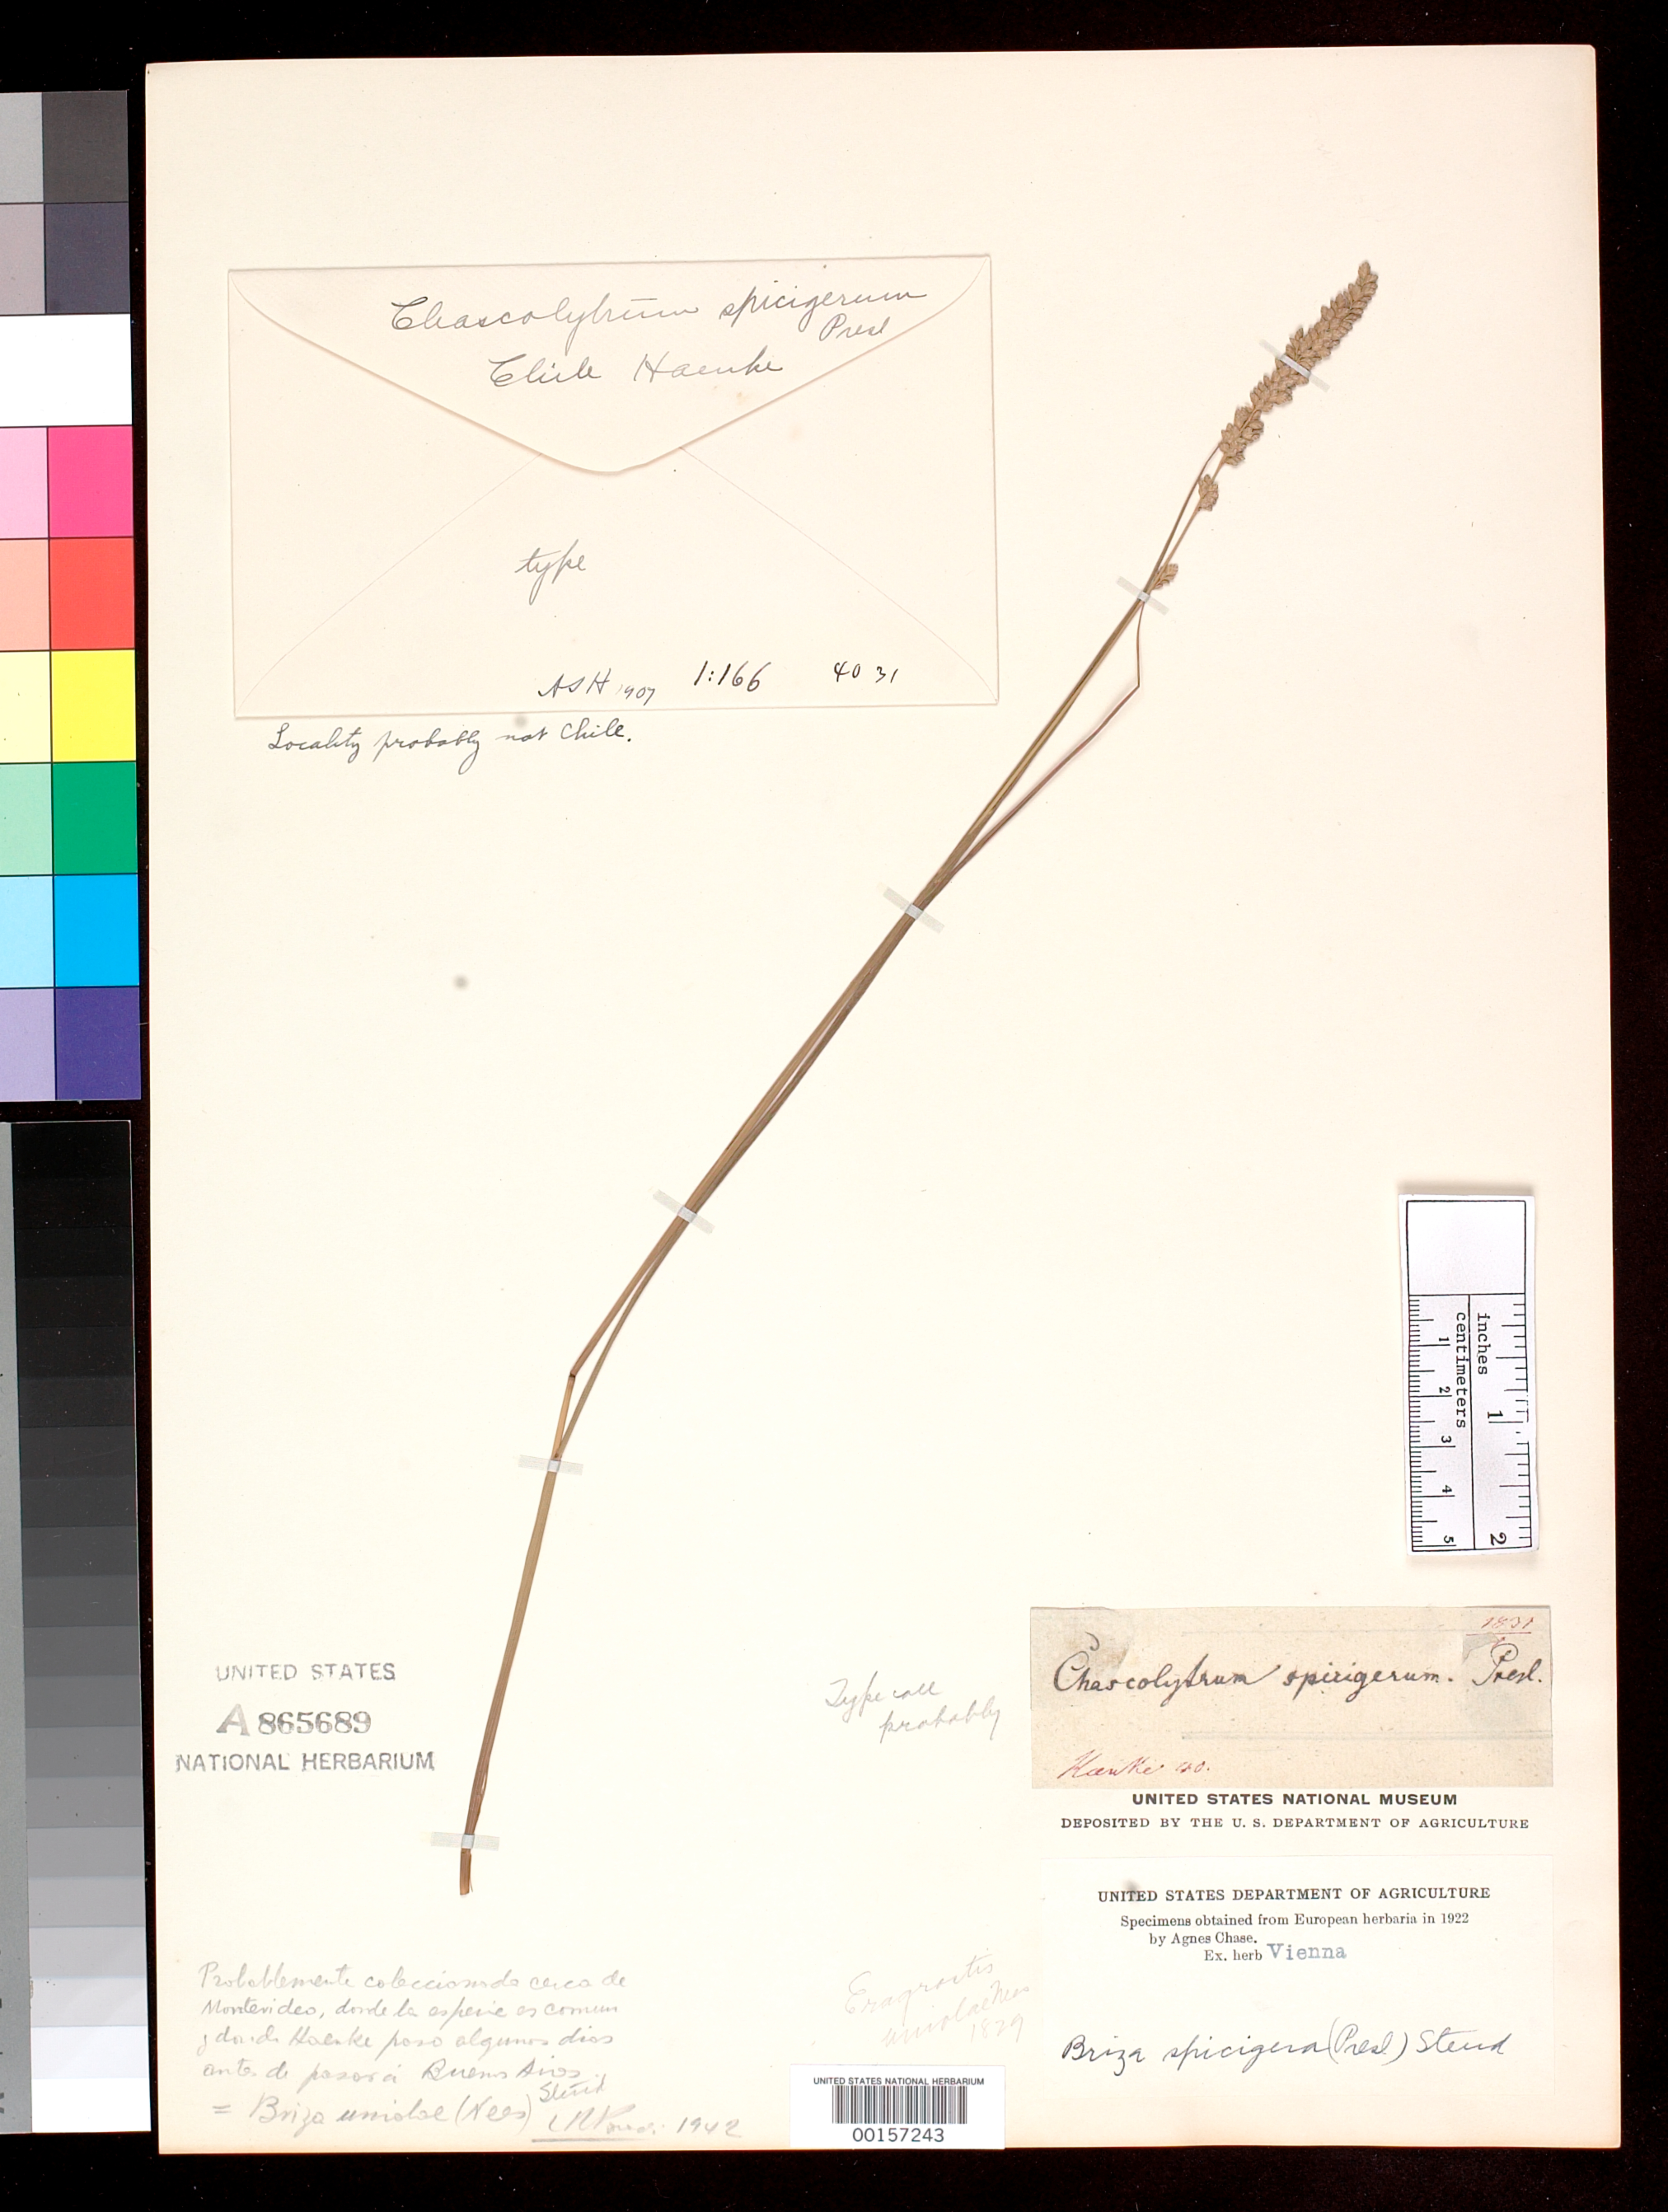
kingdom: Plantae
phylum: Tracheophyta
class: Liliopsida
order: Poales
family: Poaceae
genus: Chascolytrum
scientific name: Chascolytrum spirigerum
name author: C. Presl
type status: Type Fragment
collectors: T. P. X. Haenke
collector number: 40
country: Chile / Peru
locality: in mountains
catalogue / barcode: US 865689A